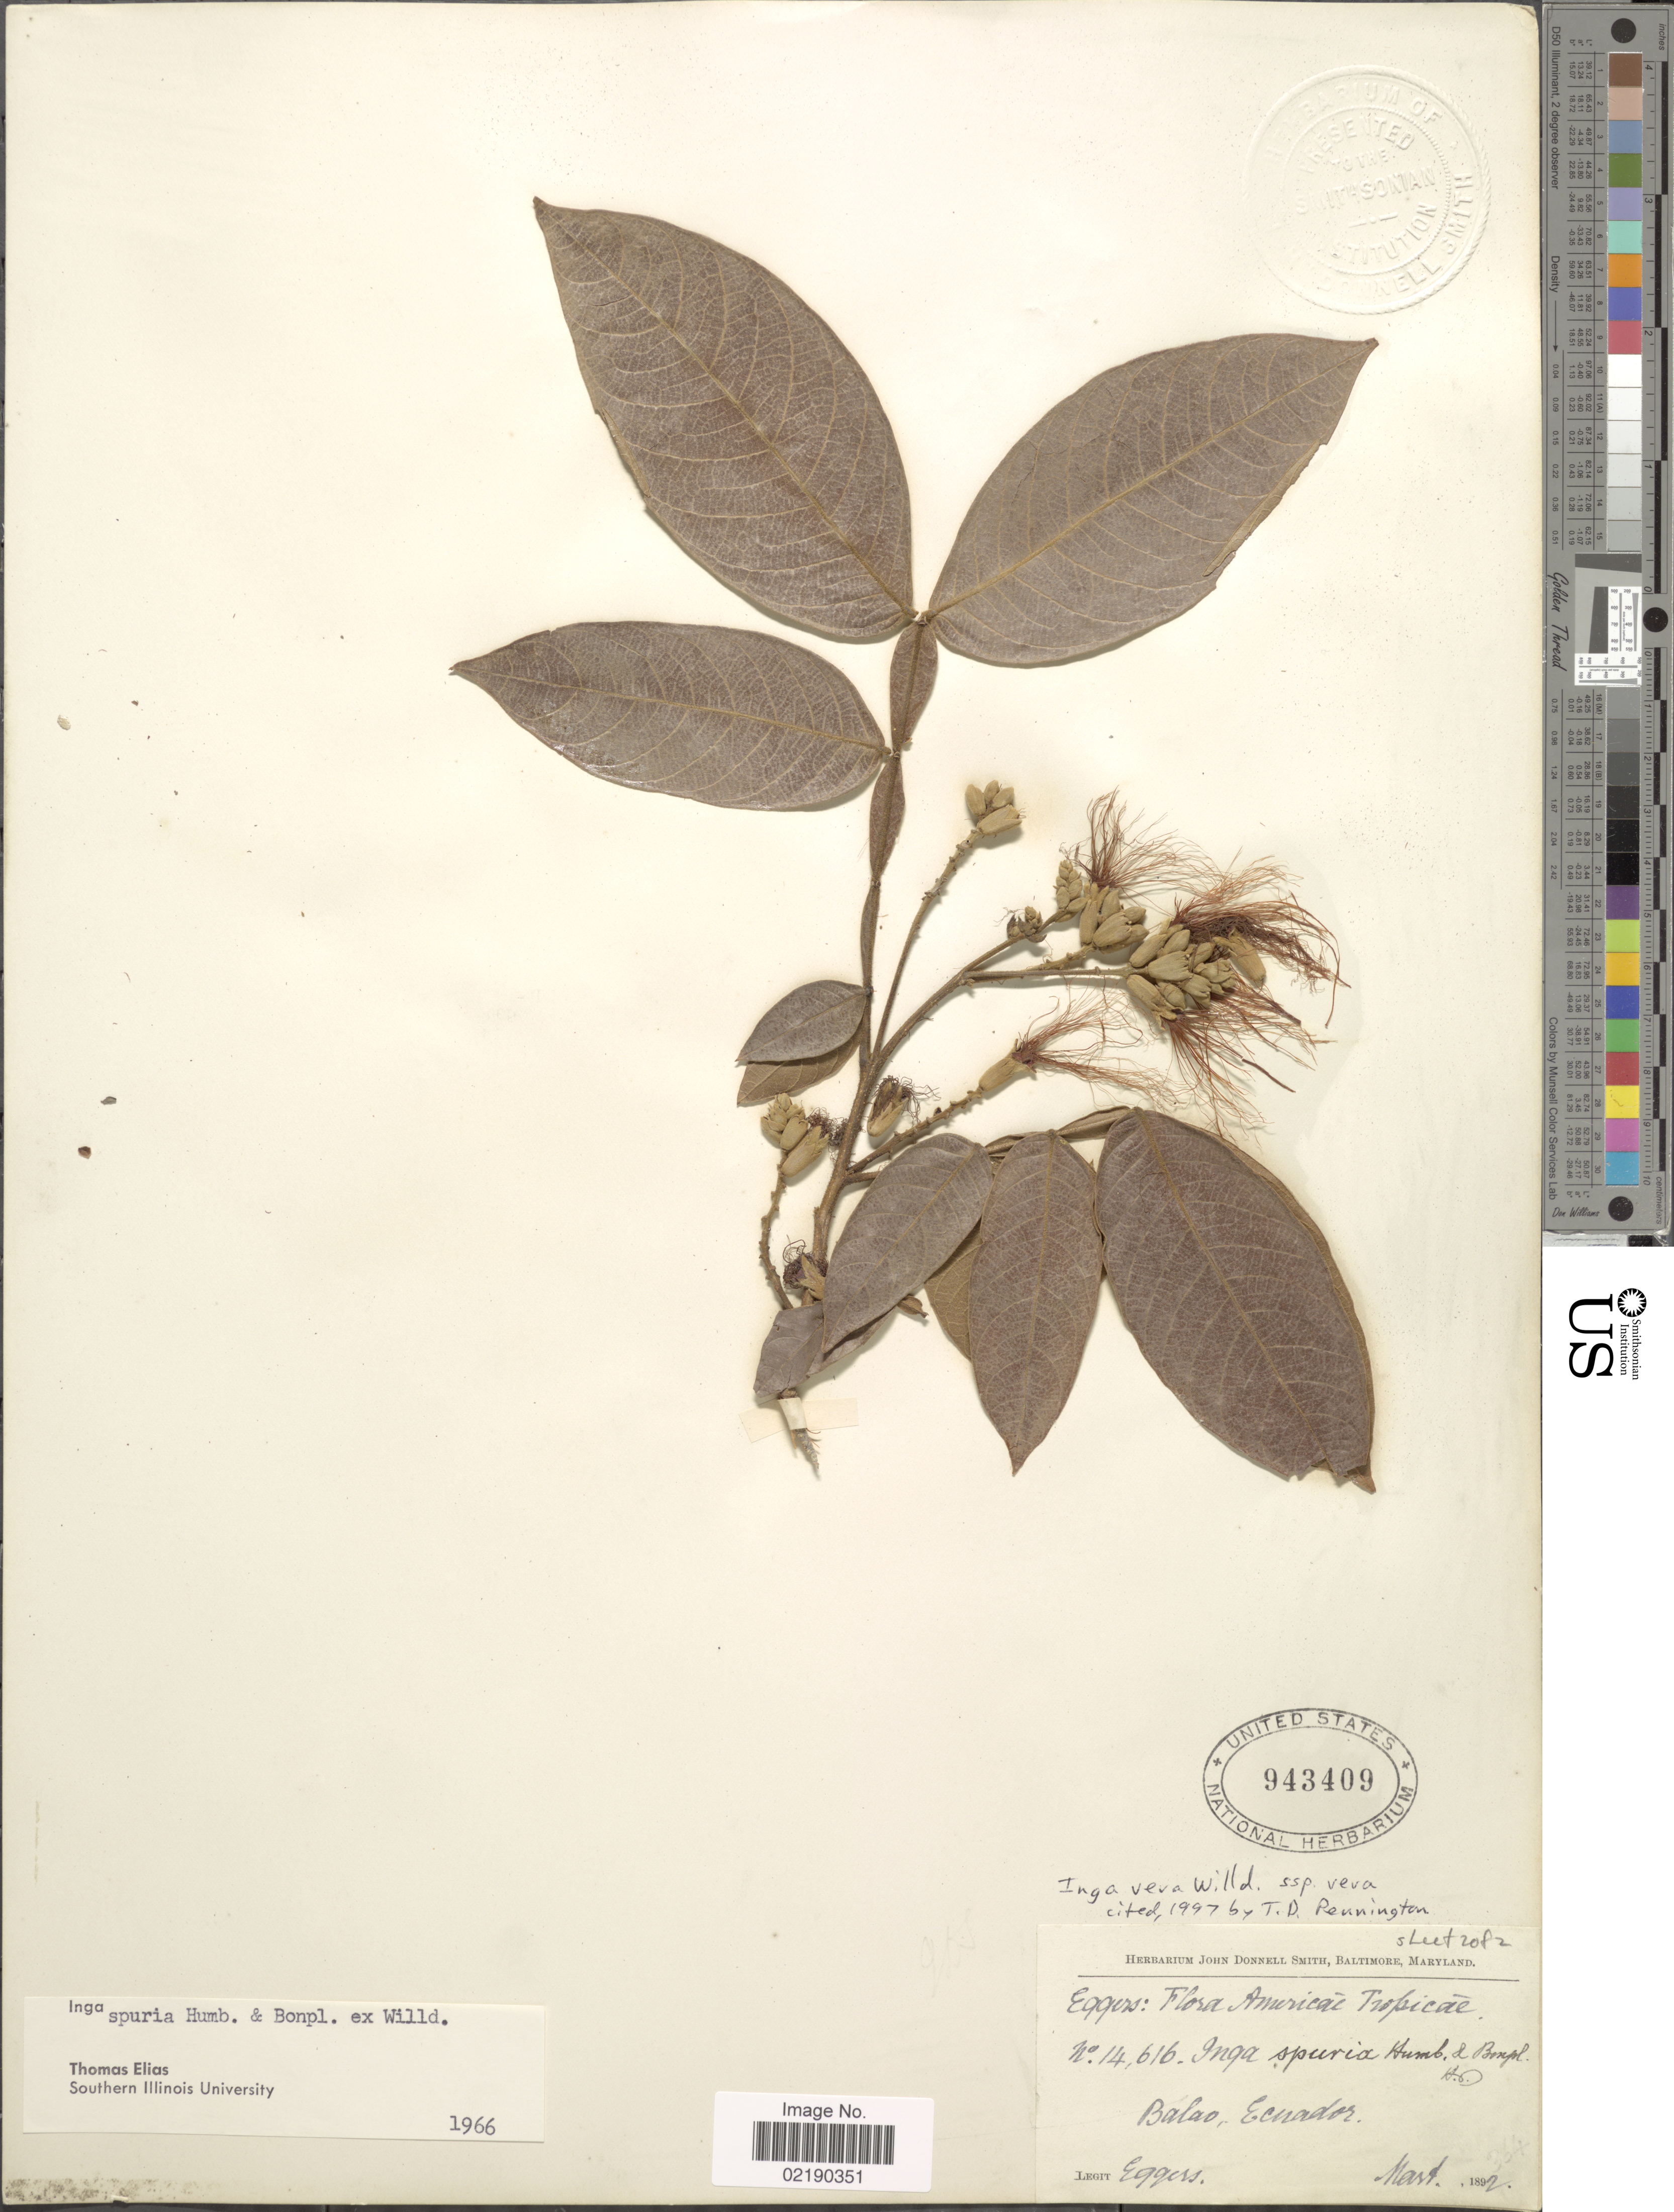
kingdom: Plantae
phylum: Tracheophyta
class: Magnoliopsida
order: Fabales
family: Fabaceae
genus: Inga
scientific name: Inga vera subsp. vera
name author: Willd.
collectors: -. Eggers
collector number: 14616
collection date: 1892-03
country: Ecuador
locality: Americae Tropicae, Balao.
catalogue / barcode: US 943409